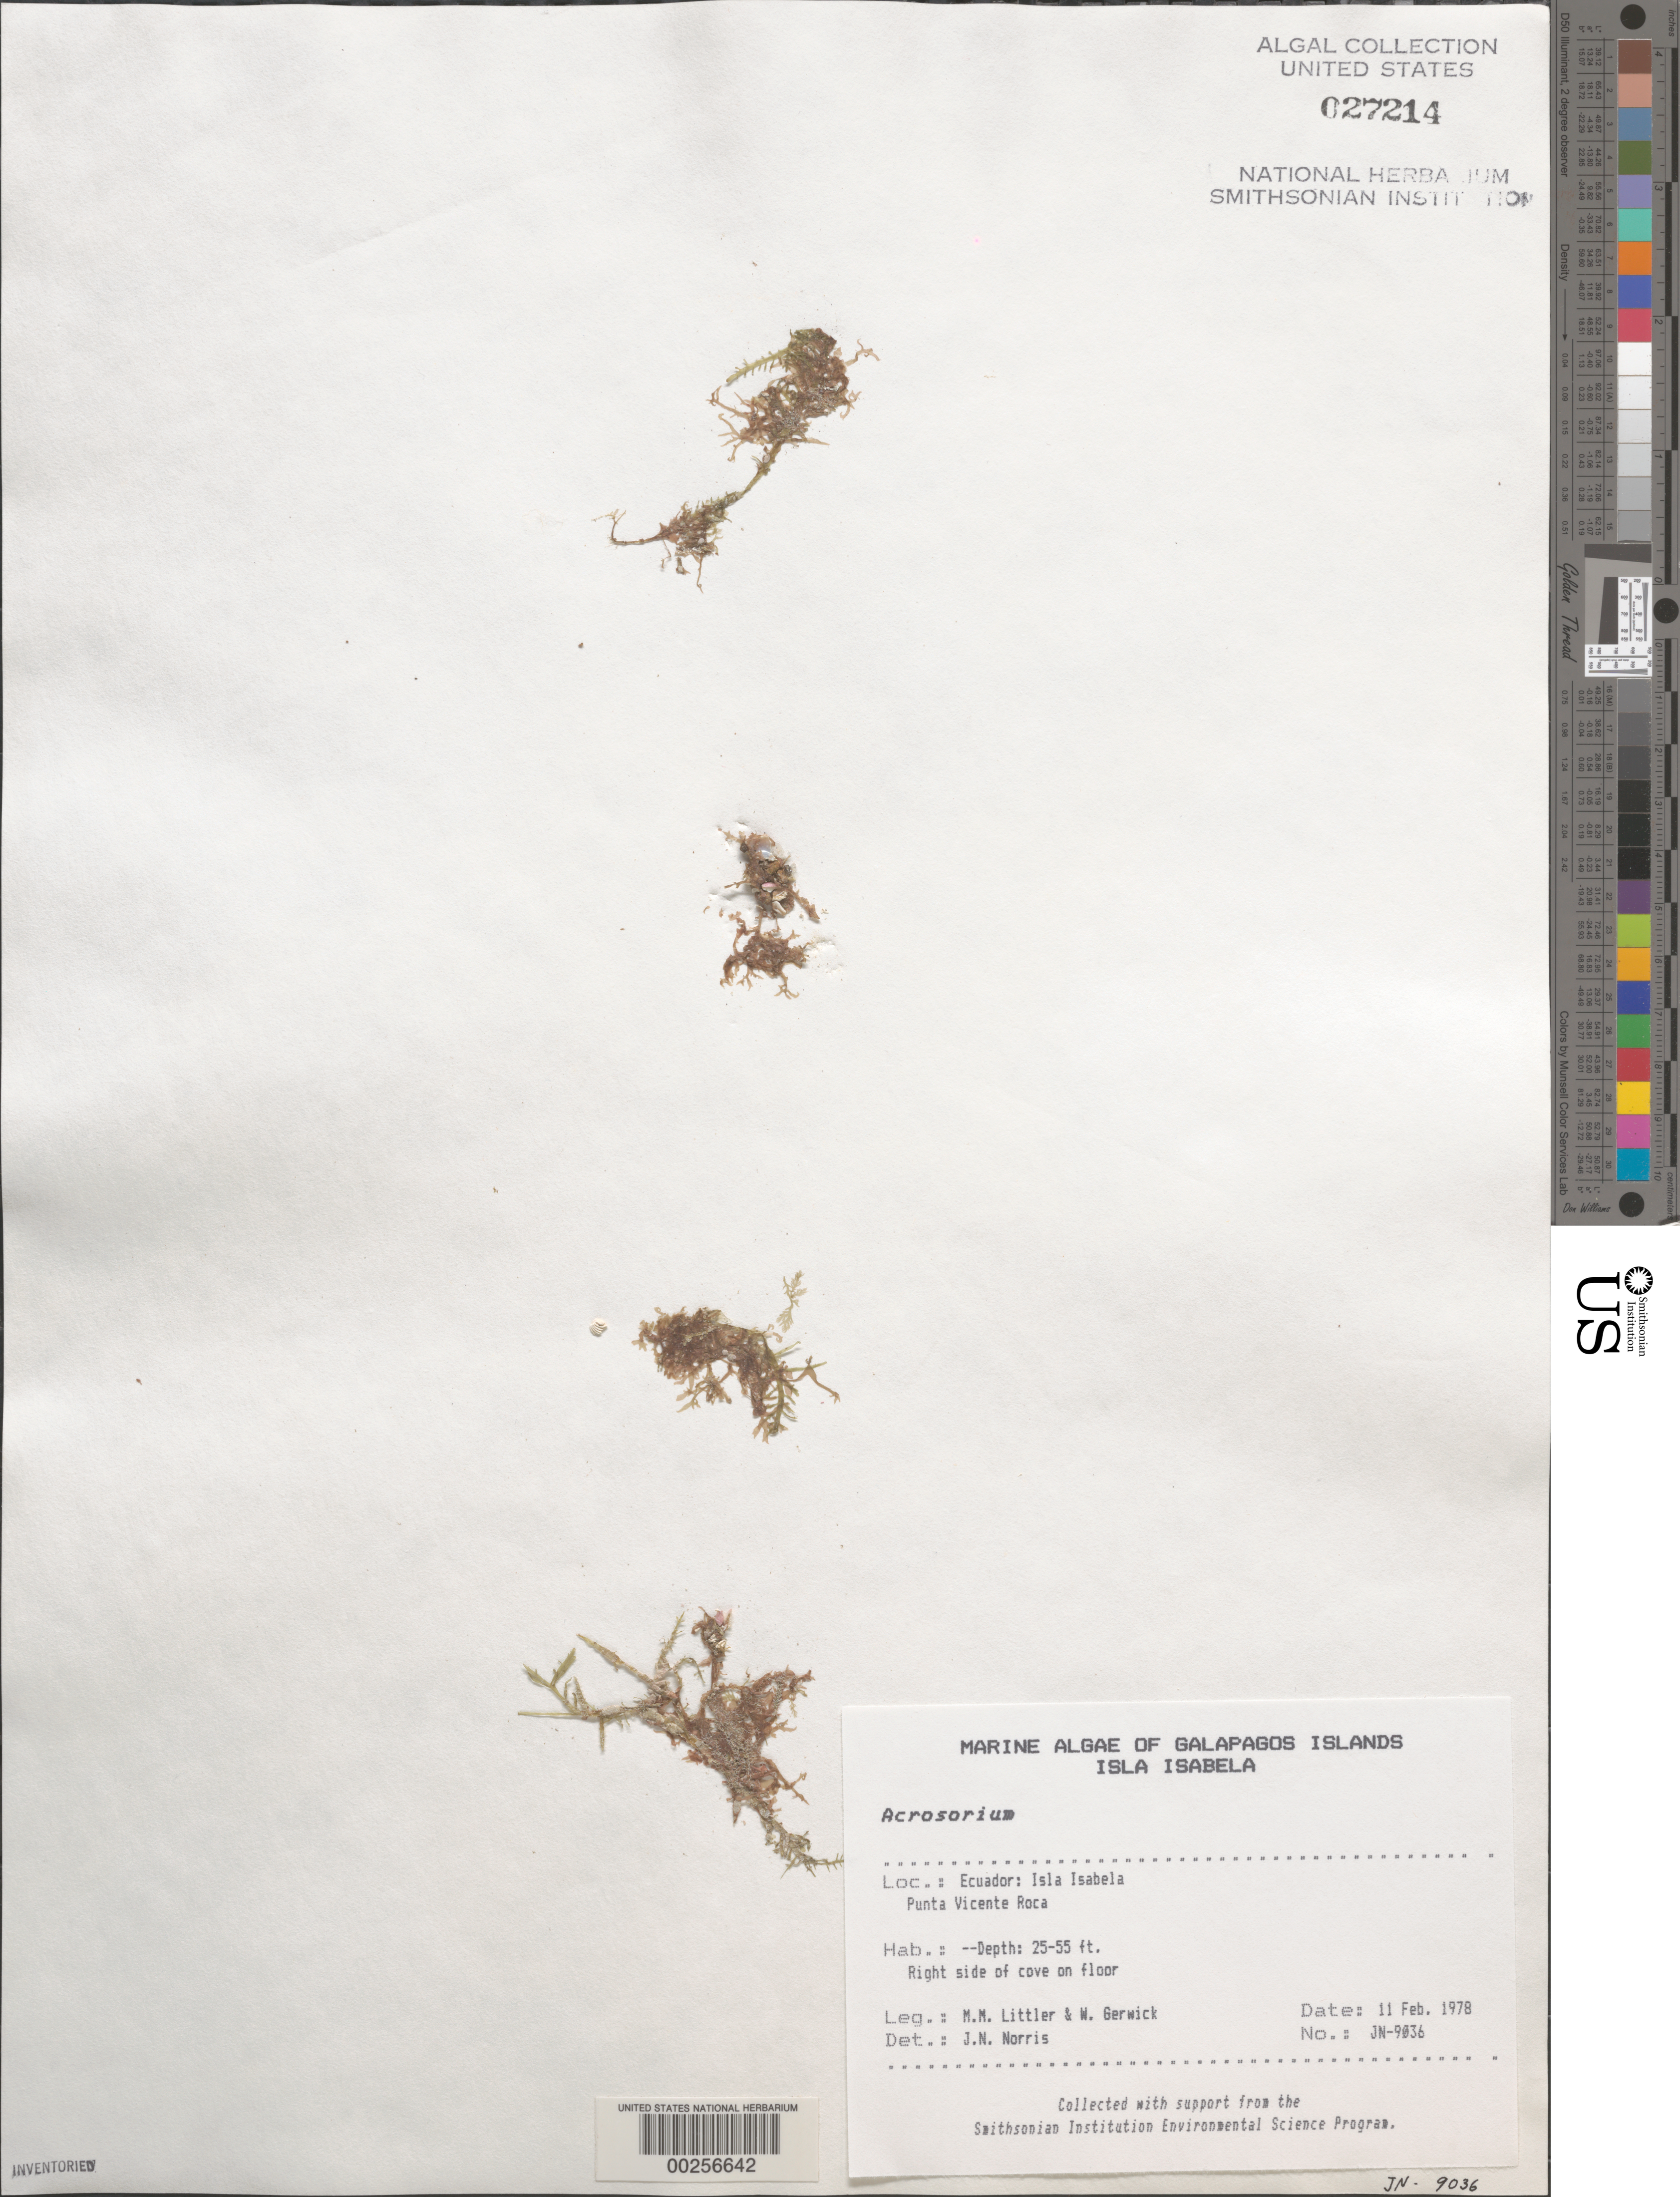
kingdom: Plantae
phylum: Rhodophyta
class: Florideophyceae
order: Ceramiales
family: Delesseriaceae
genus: Acrosorium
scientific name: Acrosorium sp.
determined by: Norris, James N.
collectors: M. M. Littler & W. Gerwick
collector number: Jn-9036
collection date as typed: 11 Feb 1978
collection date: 1978-02-11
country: Ecuador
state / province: Colón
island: Isabela [Albemarle]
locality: Punta Vicente Roca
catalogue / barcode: US 27214